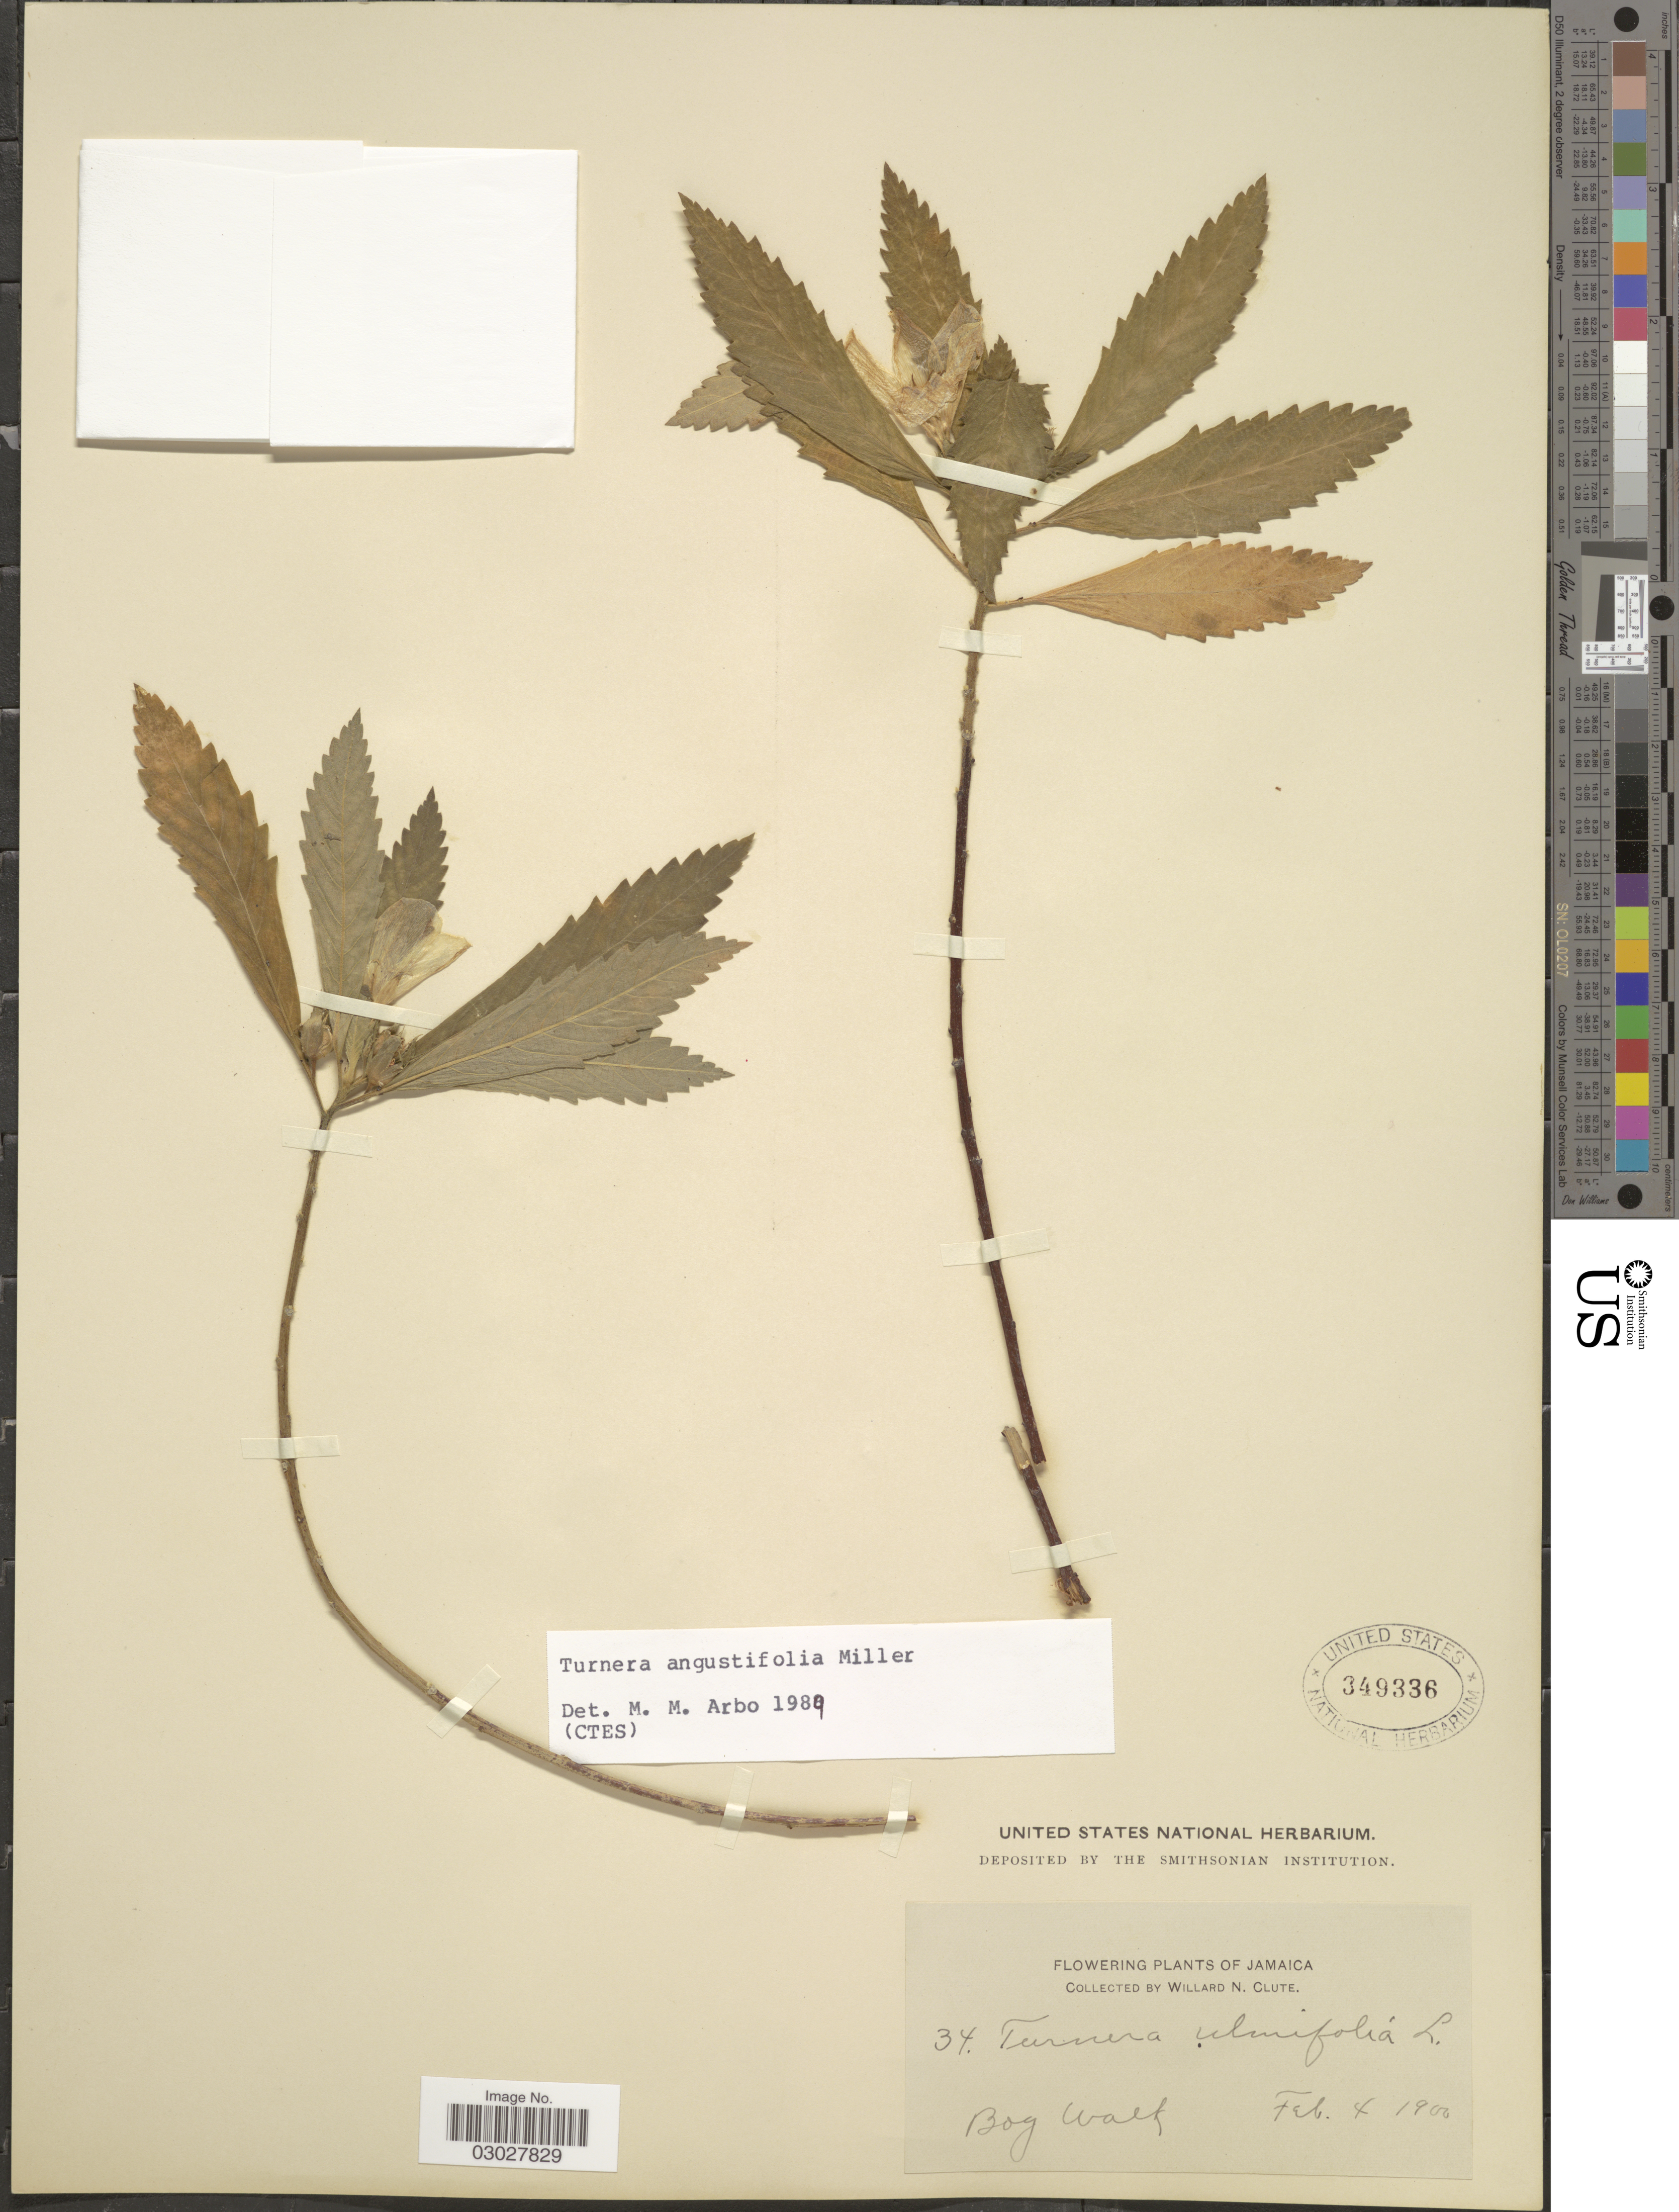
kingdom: Plantae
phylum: Tracheophyta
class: Magnoliopsida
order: Malpighiales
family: Turneraceae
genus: Turnera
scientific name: Turnera angustifolia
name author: Mill.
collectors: W. N. Clute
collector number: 34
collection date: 1900-02-04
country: Jamaica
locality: Bog Walk.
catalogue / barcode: US 349336